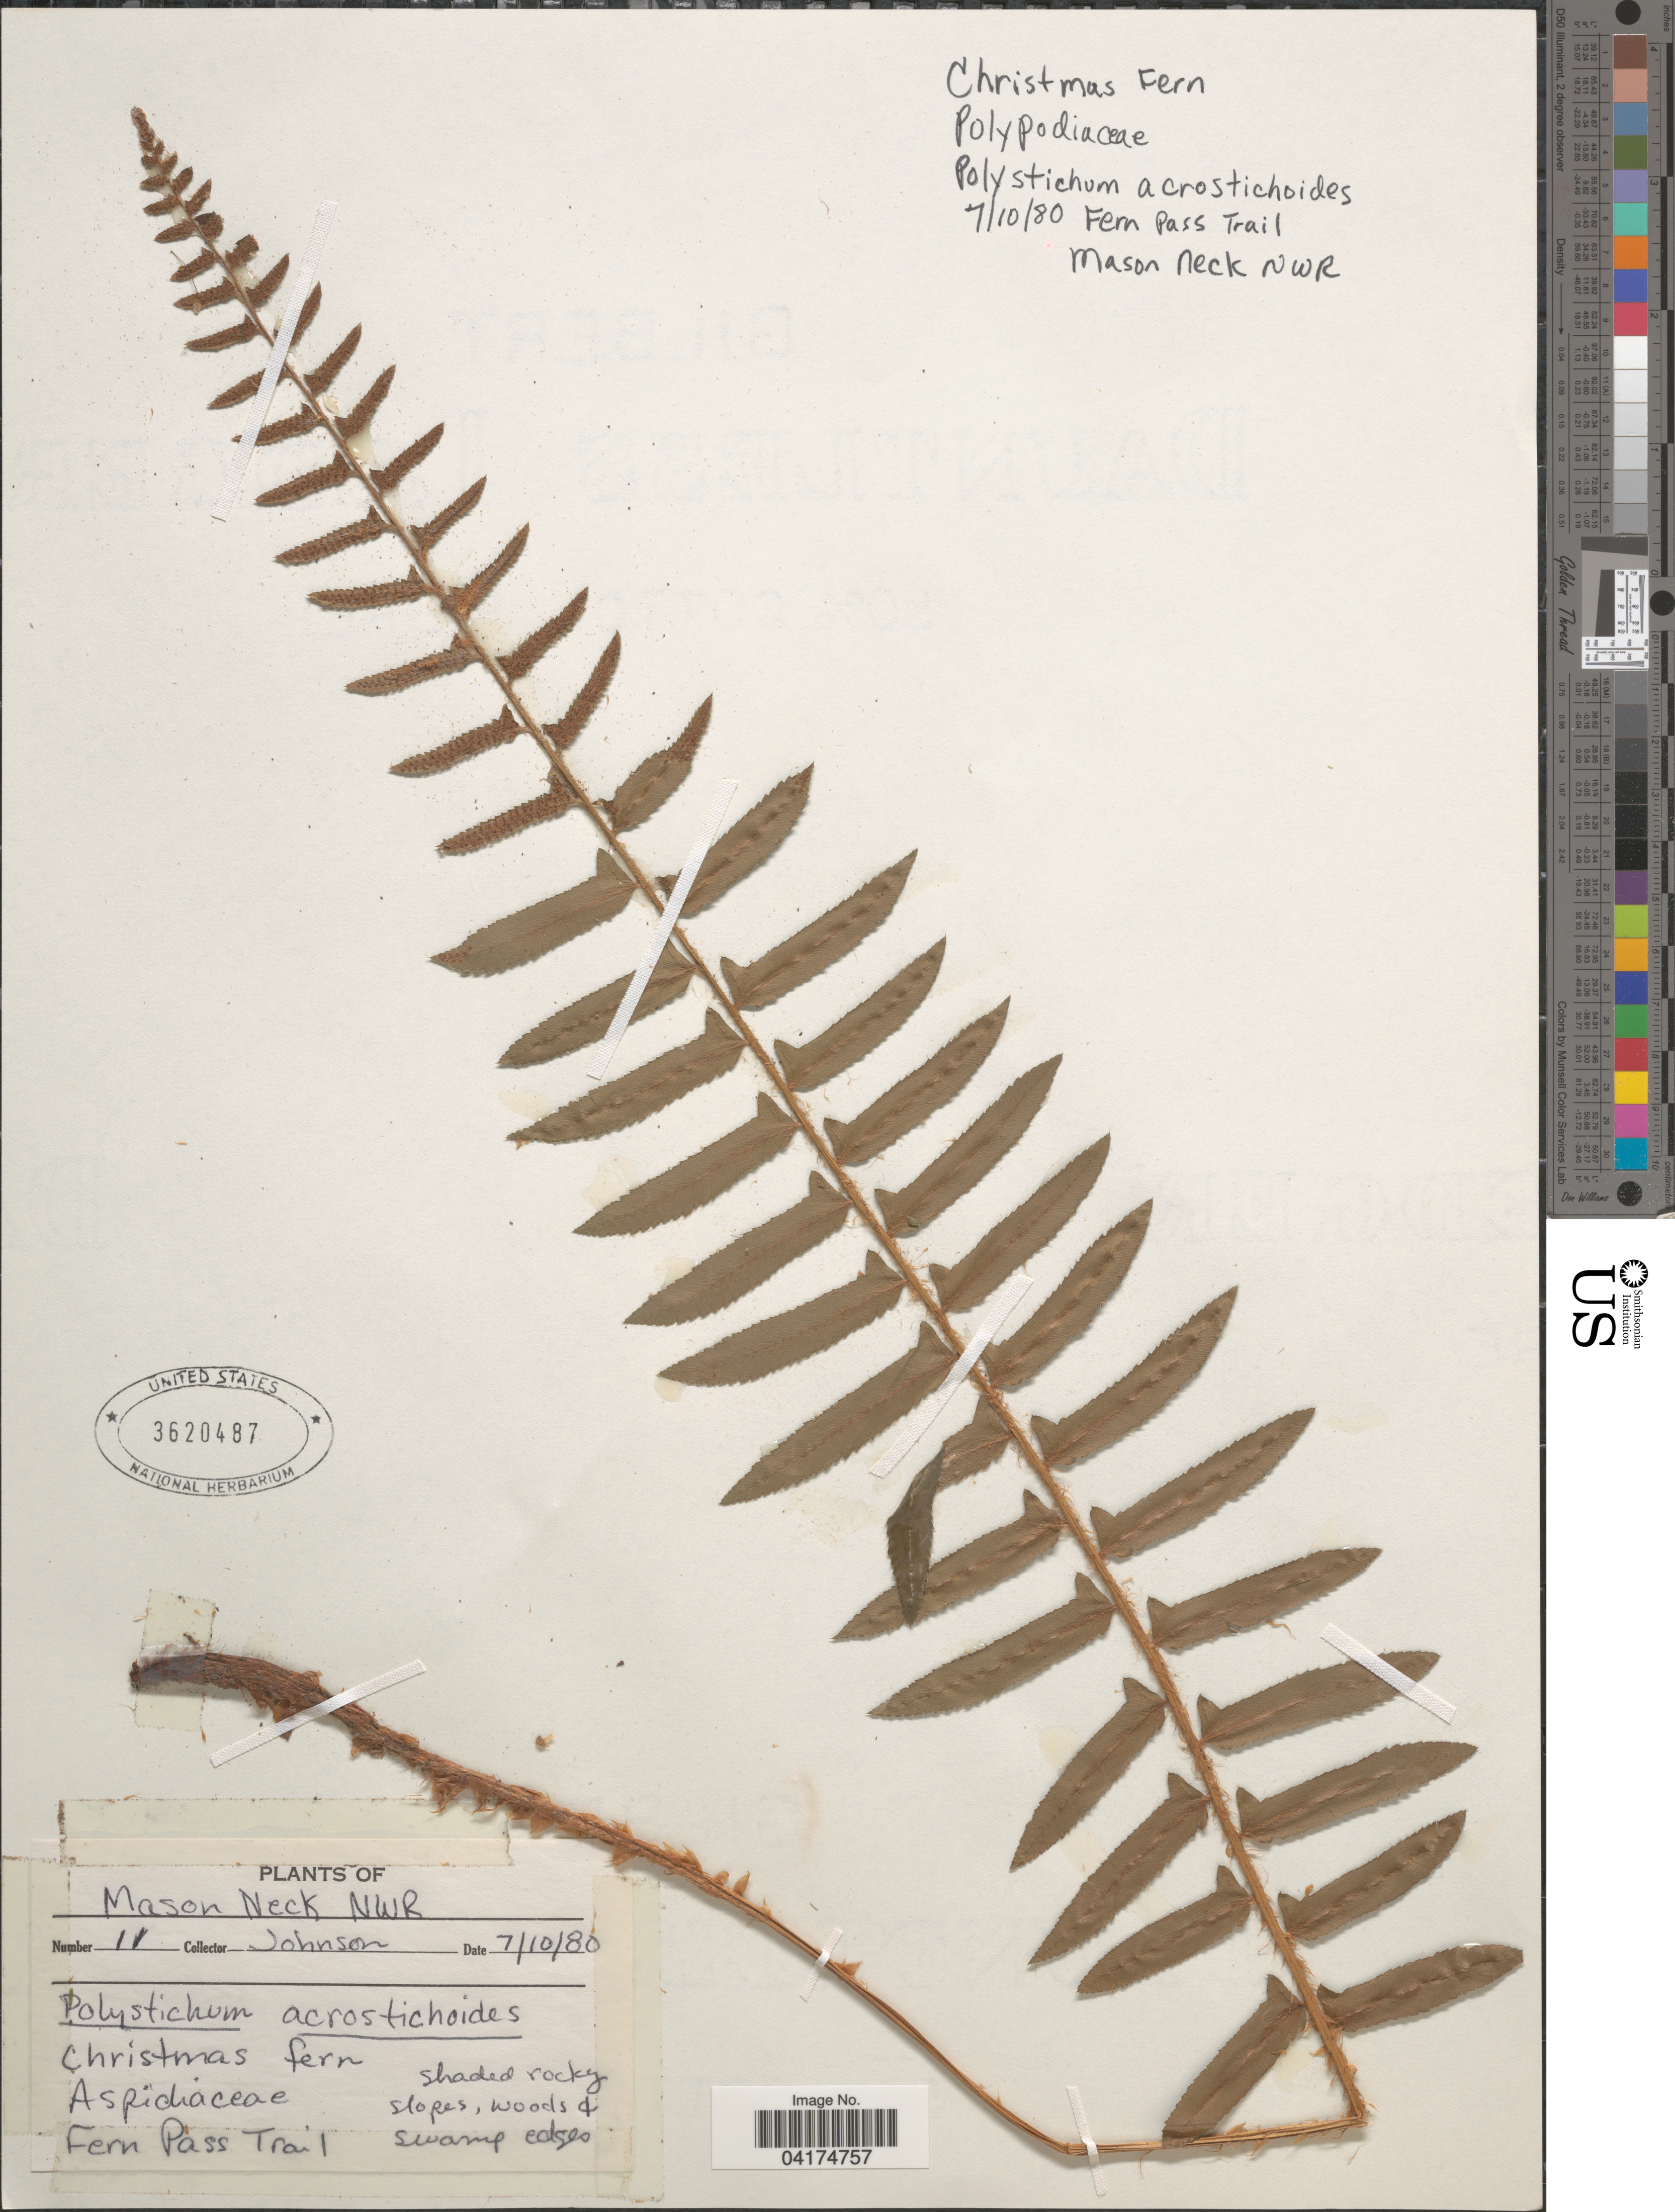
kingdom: Plantae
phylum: Tracheophyta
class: Polypodiopsida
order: Polypodiales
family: Dryopteridaceae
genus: Polystichum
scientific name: Polystichum acrostichoides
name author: (Michx.) Schott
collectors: -- Johnson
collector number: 11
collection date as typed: Transcribed d/m/y: 7/10/80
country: United States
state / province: Virginia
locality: Mason Neck NWR. Fern Pass Trail.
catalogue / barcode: US 3620487